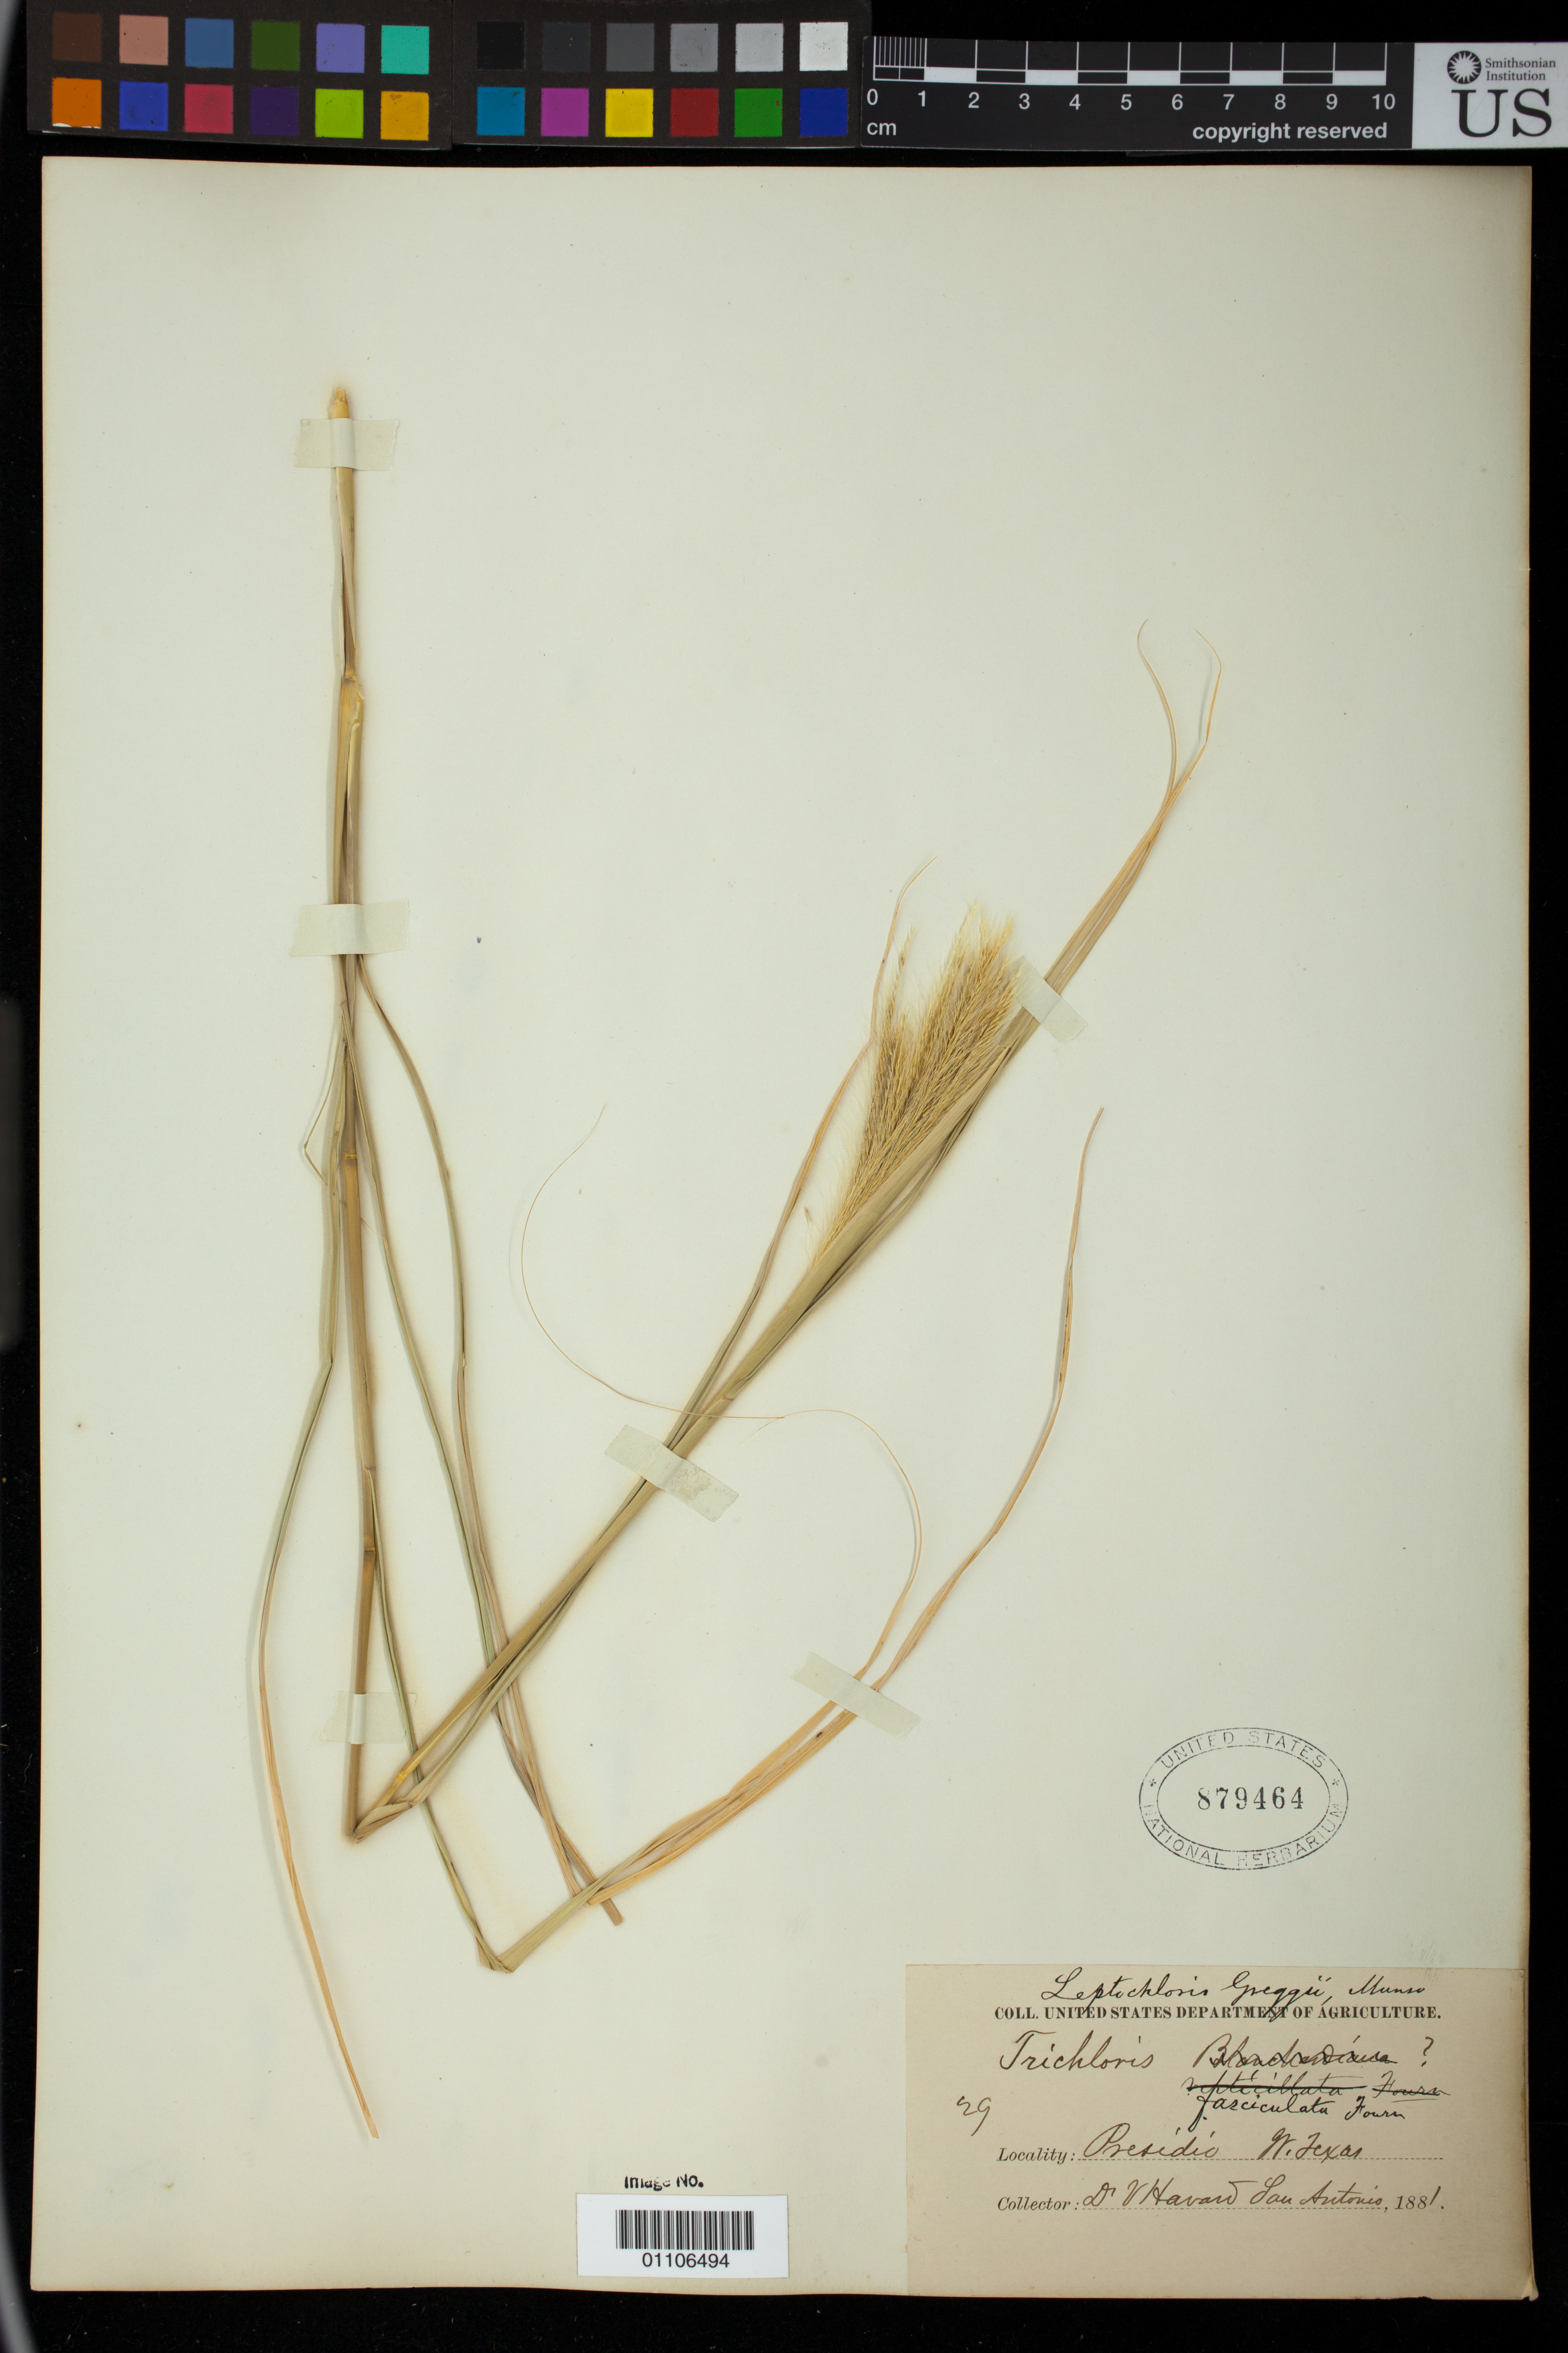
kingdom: Plantae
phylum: Tracheophyta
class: Liliopsida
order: Poales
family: Poaceae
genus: Trichloris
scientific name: Trichloris verticillata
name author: E. Fourn. ex Vasey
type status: Possible Syntype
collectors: V. Havard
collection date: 1881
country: United States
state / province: Texas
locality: Presidio, W. Texas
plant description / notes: Protologue, "Texas, Arizona to Mexico".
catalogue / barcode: US 879464